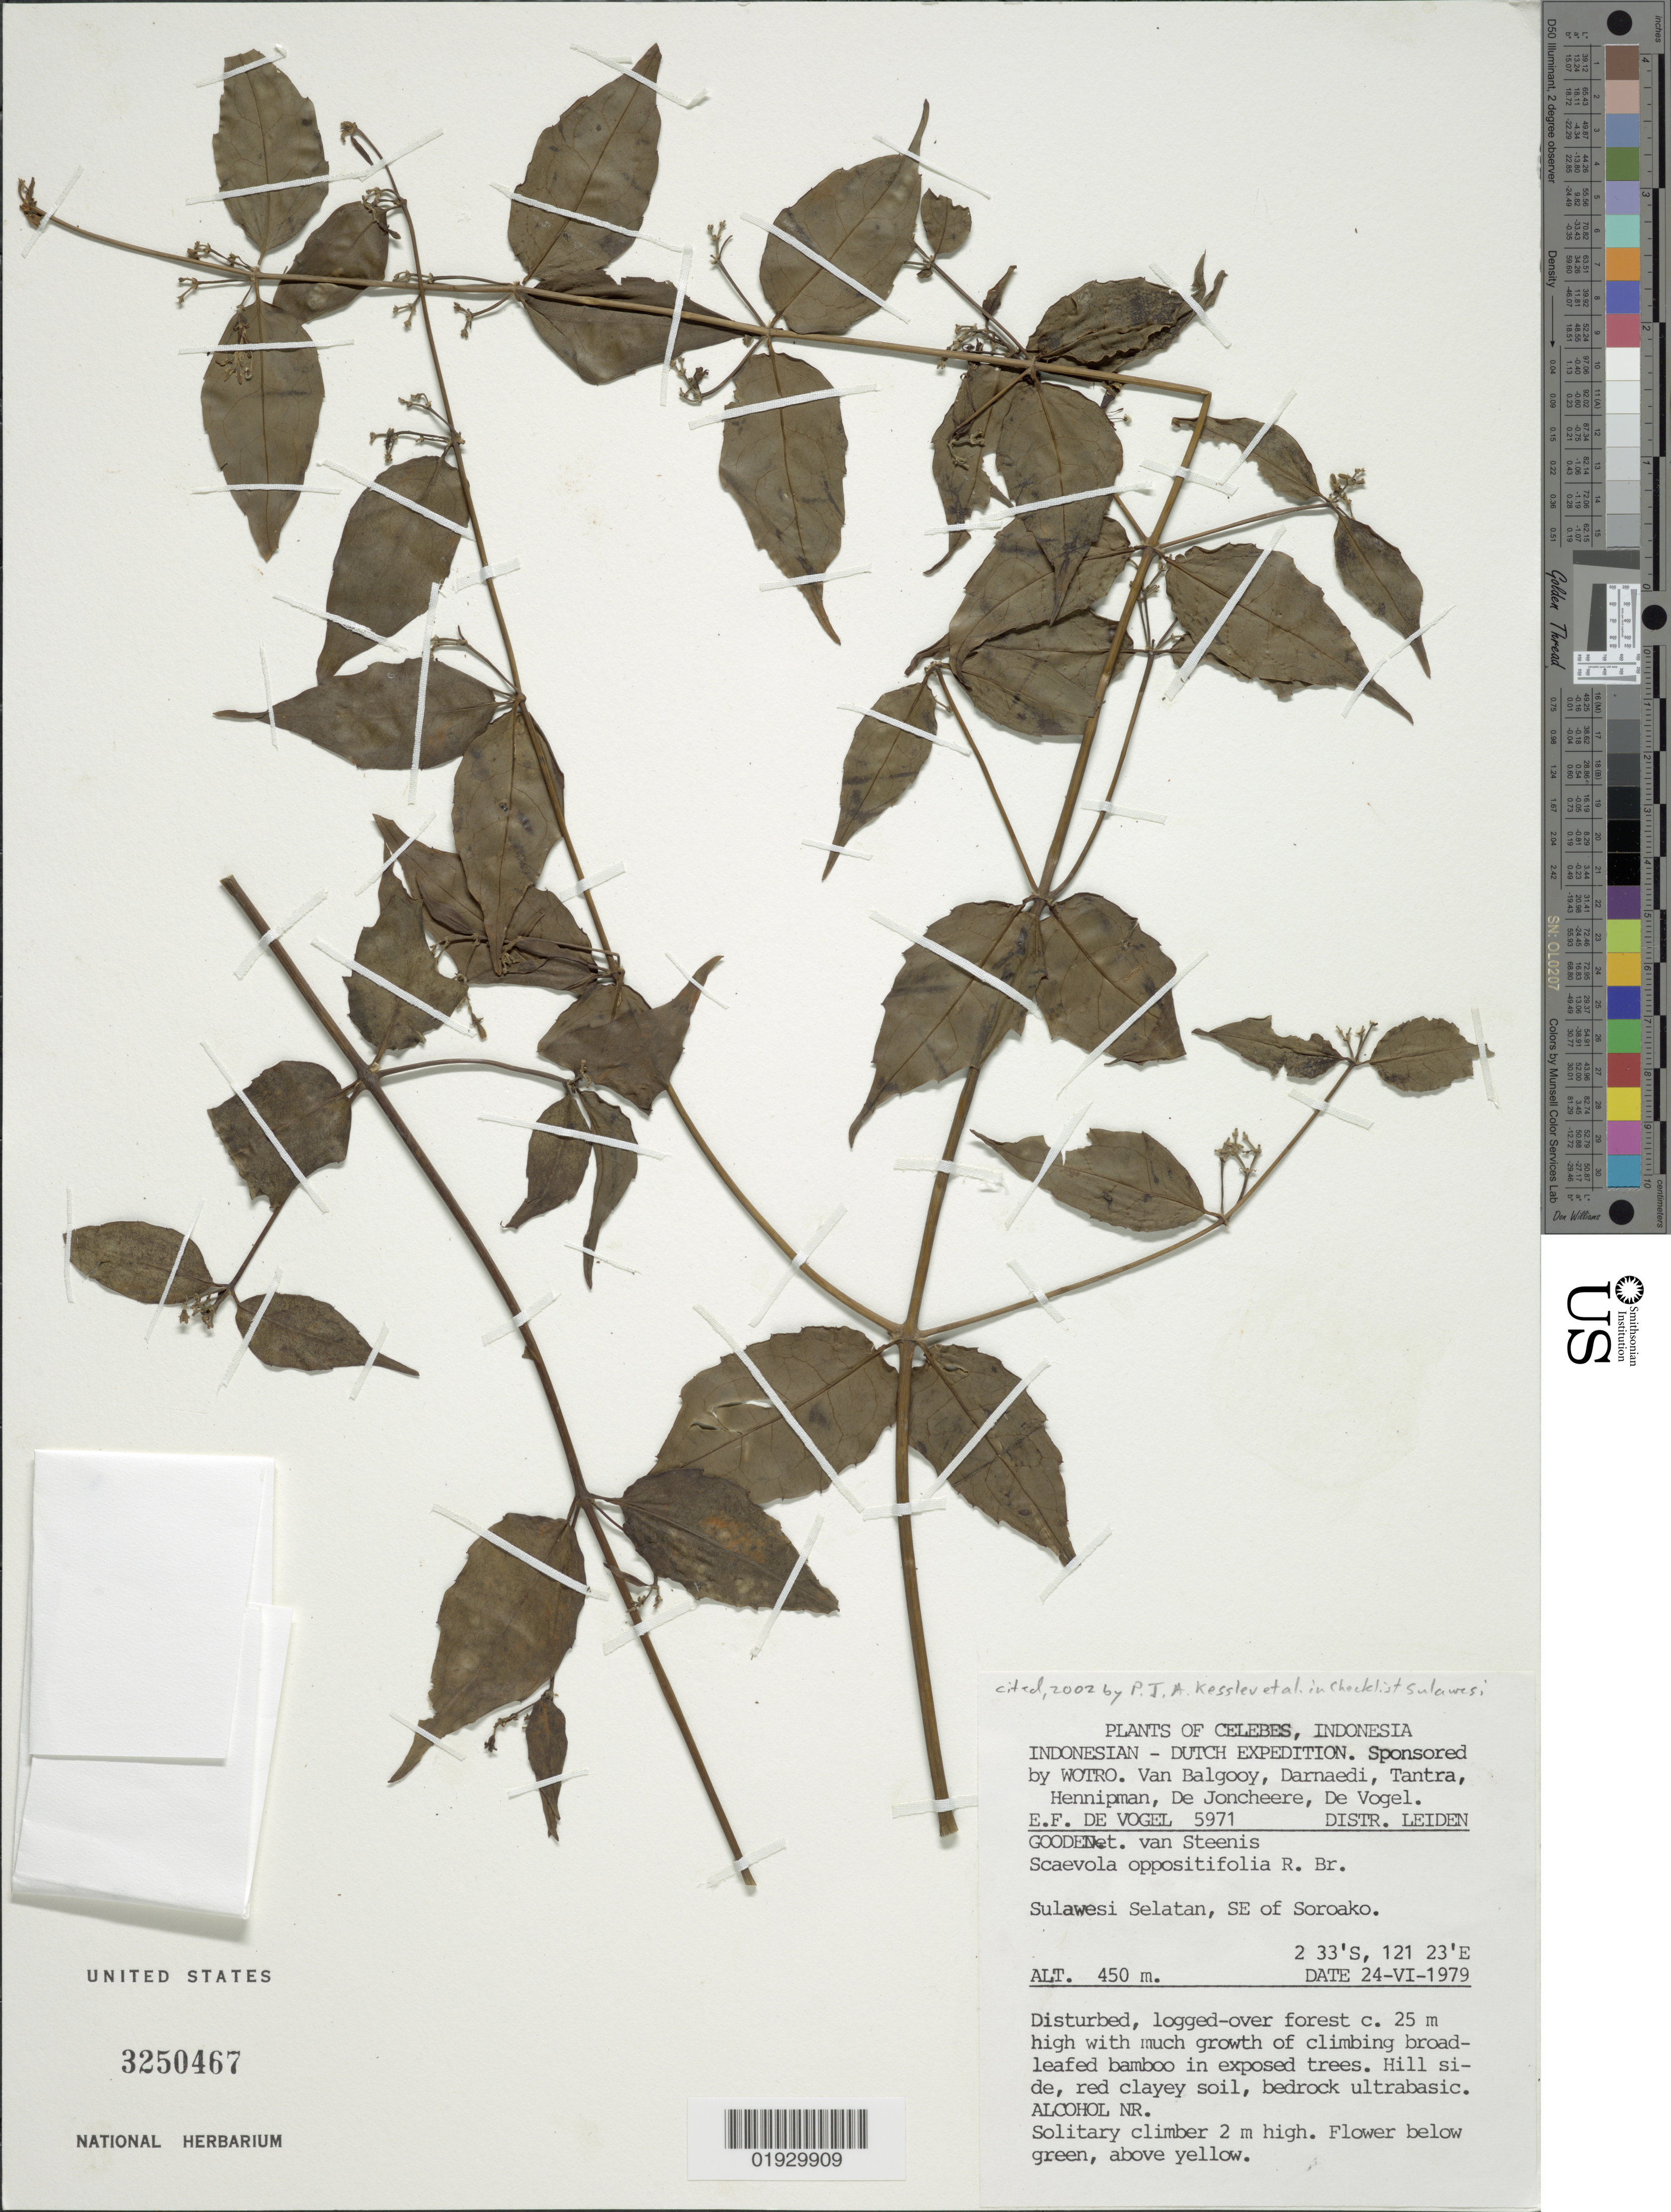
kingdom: Plantae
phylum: Tracheophyta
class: Magnoliopsida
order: Asterales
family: Goodeniaceae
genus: Scaevola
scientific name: Scaevola oppositifolia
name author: Roxb.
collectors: M. M. van Balgooy, D. Darnaedi, I. Tantra, E. Hennipman & et al.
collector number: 5971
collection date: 1979-06-24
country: Indonesia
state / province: Sulawesi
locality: Celebes. Sulawesi Selatan, SE of Soroaka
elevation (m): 450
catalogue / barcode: US 3250467